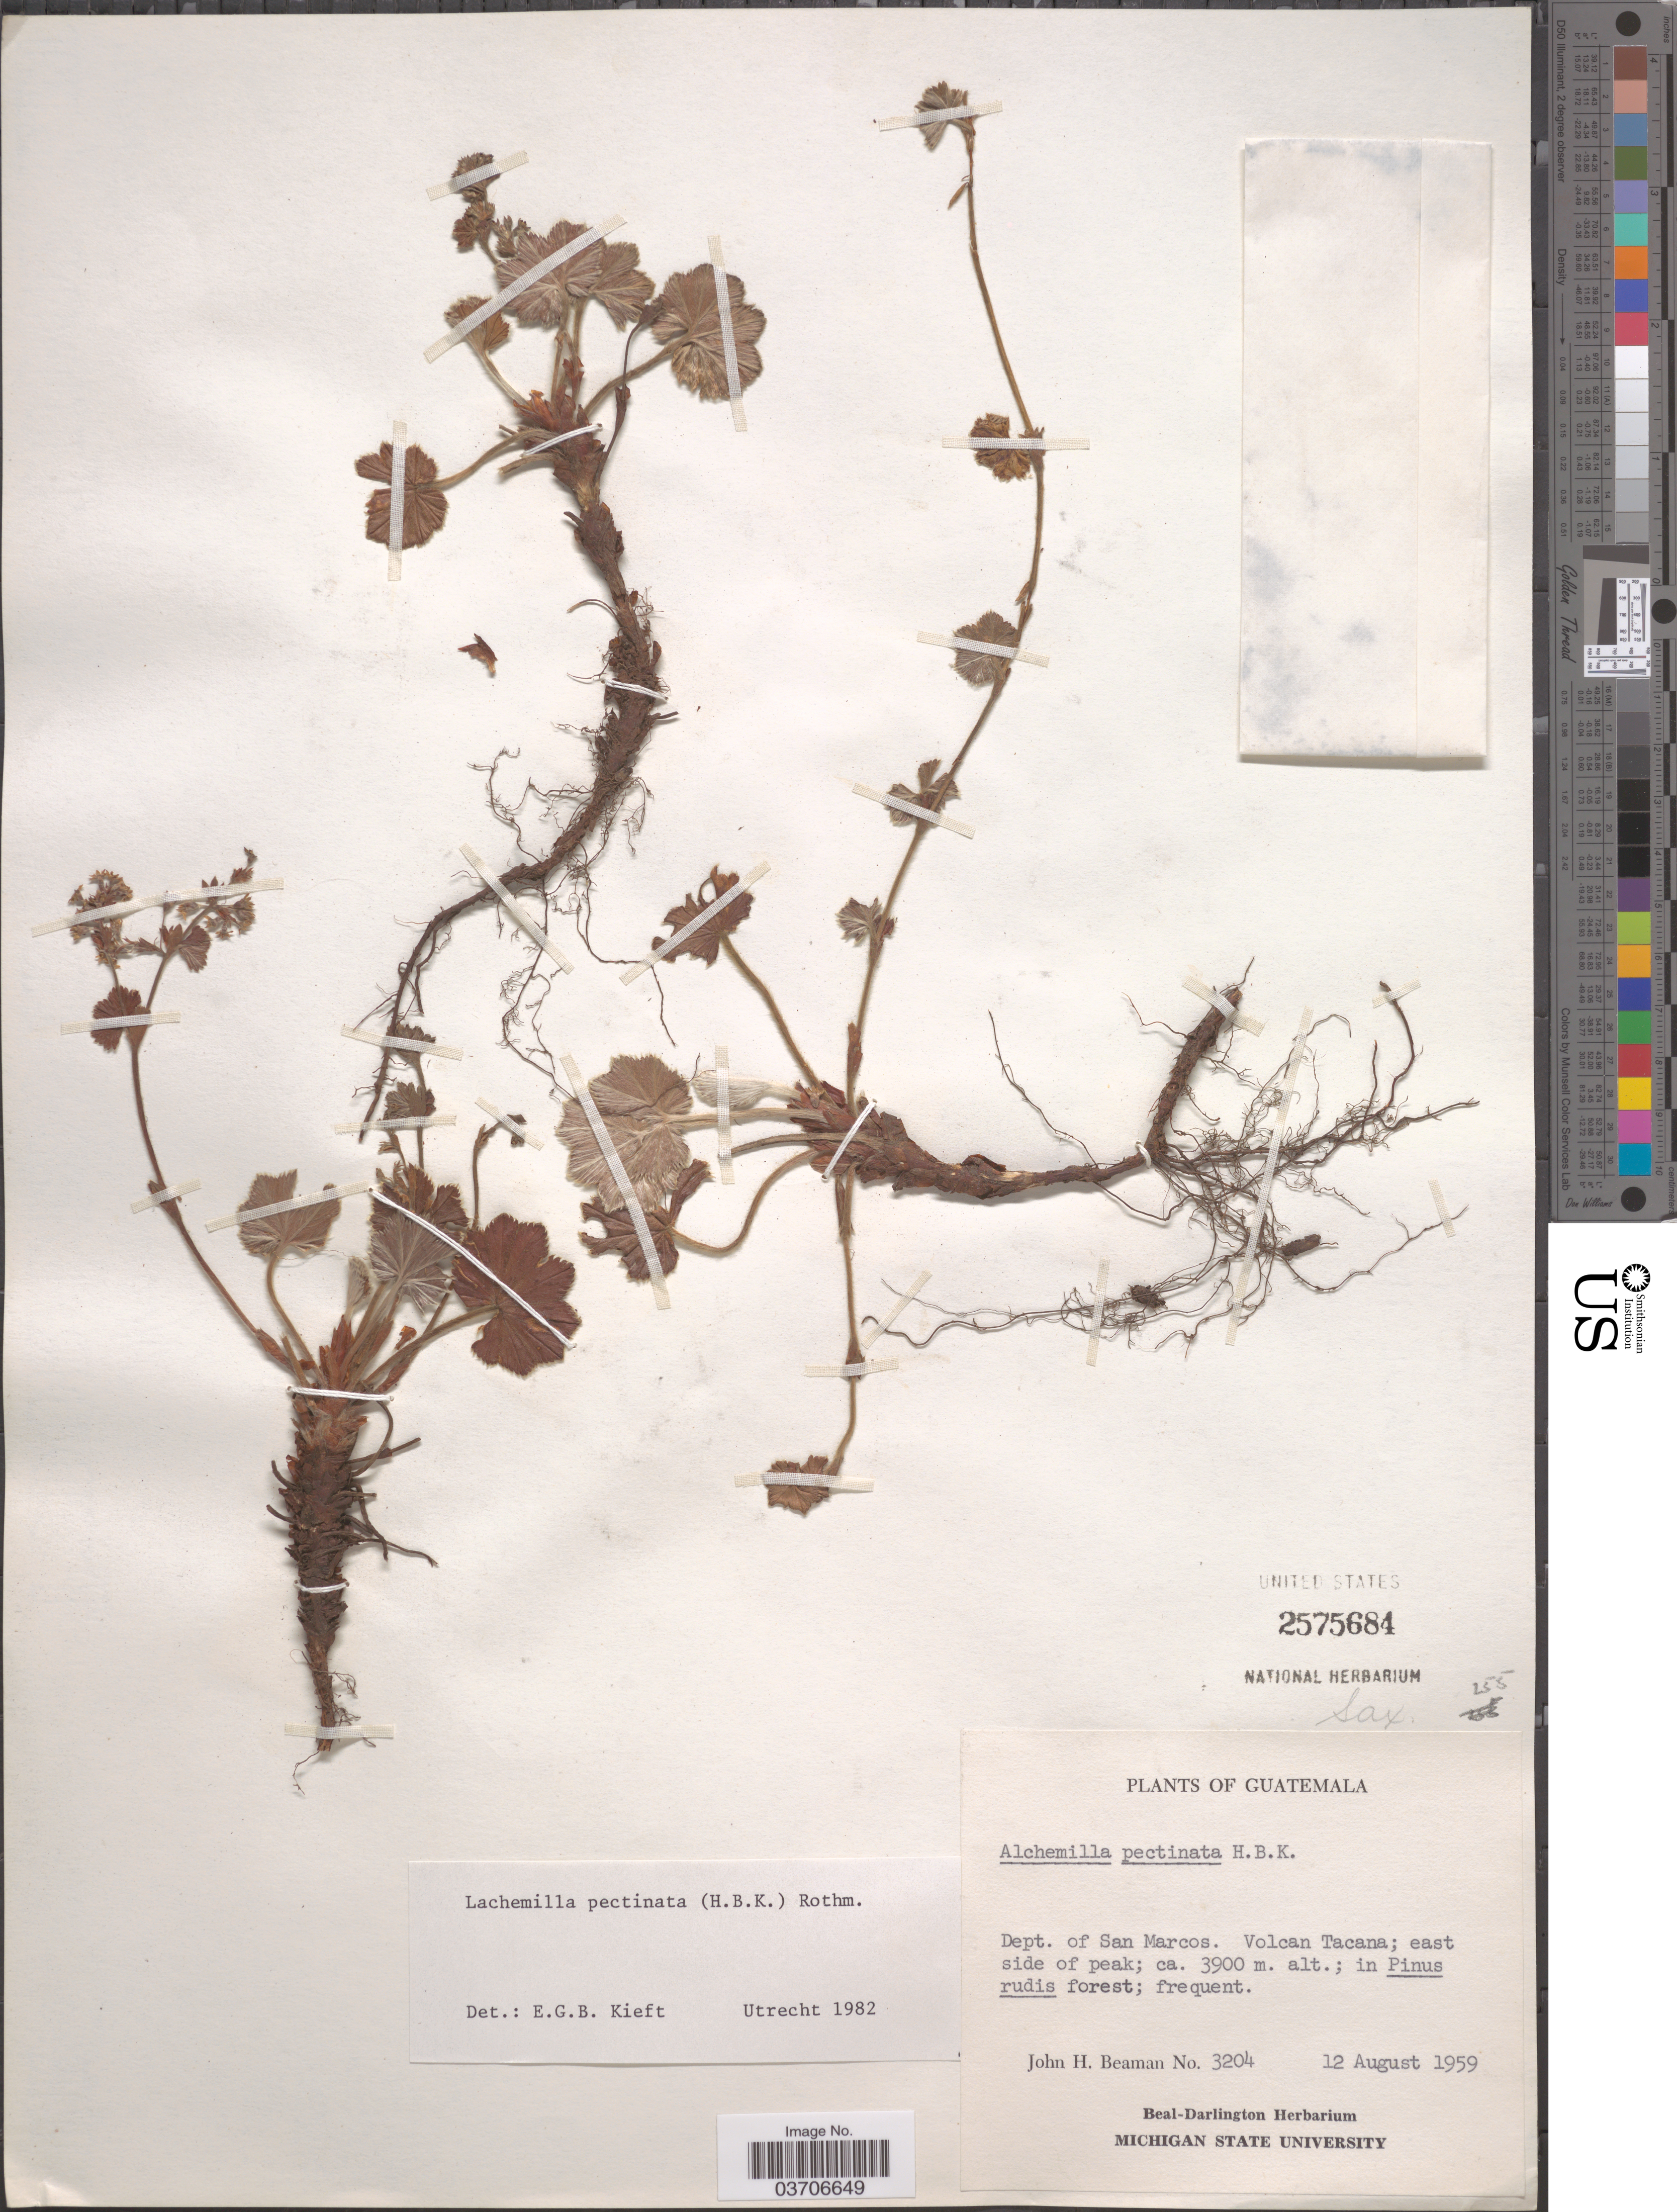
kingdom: Plantae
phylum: Tracheophyta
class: Magnoliopsida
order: Rosales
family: Rosaceae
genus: Lachemilla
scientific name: Lachemilla pectinata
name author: (Kunth) Rothm.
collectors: J. H. Beaman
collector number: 3204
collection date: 1959-08-12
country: Guatemala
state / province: San Marcos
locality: Dept. of San Marcos. Volcan Tacana; east side of peak.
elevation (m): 3900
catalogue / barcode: US 2575684